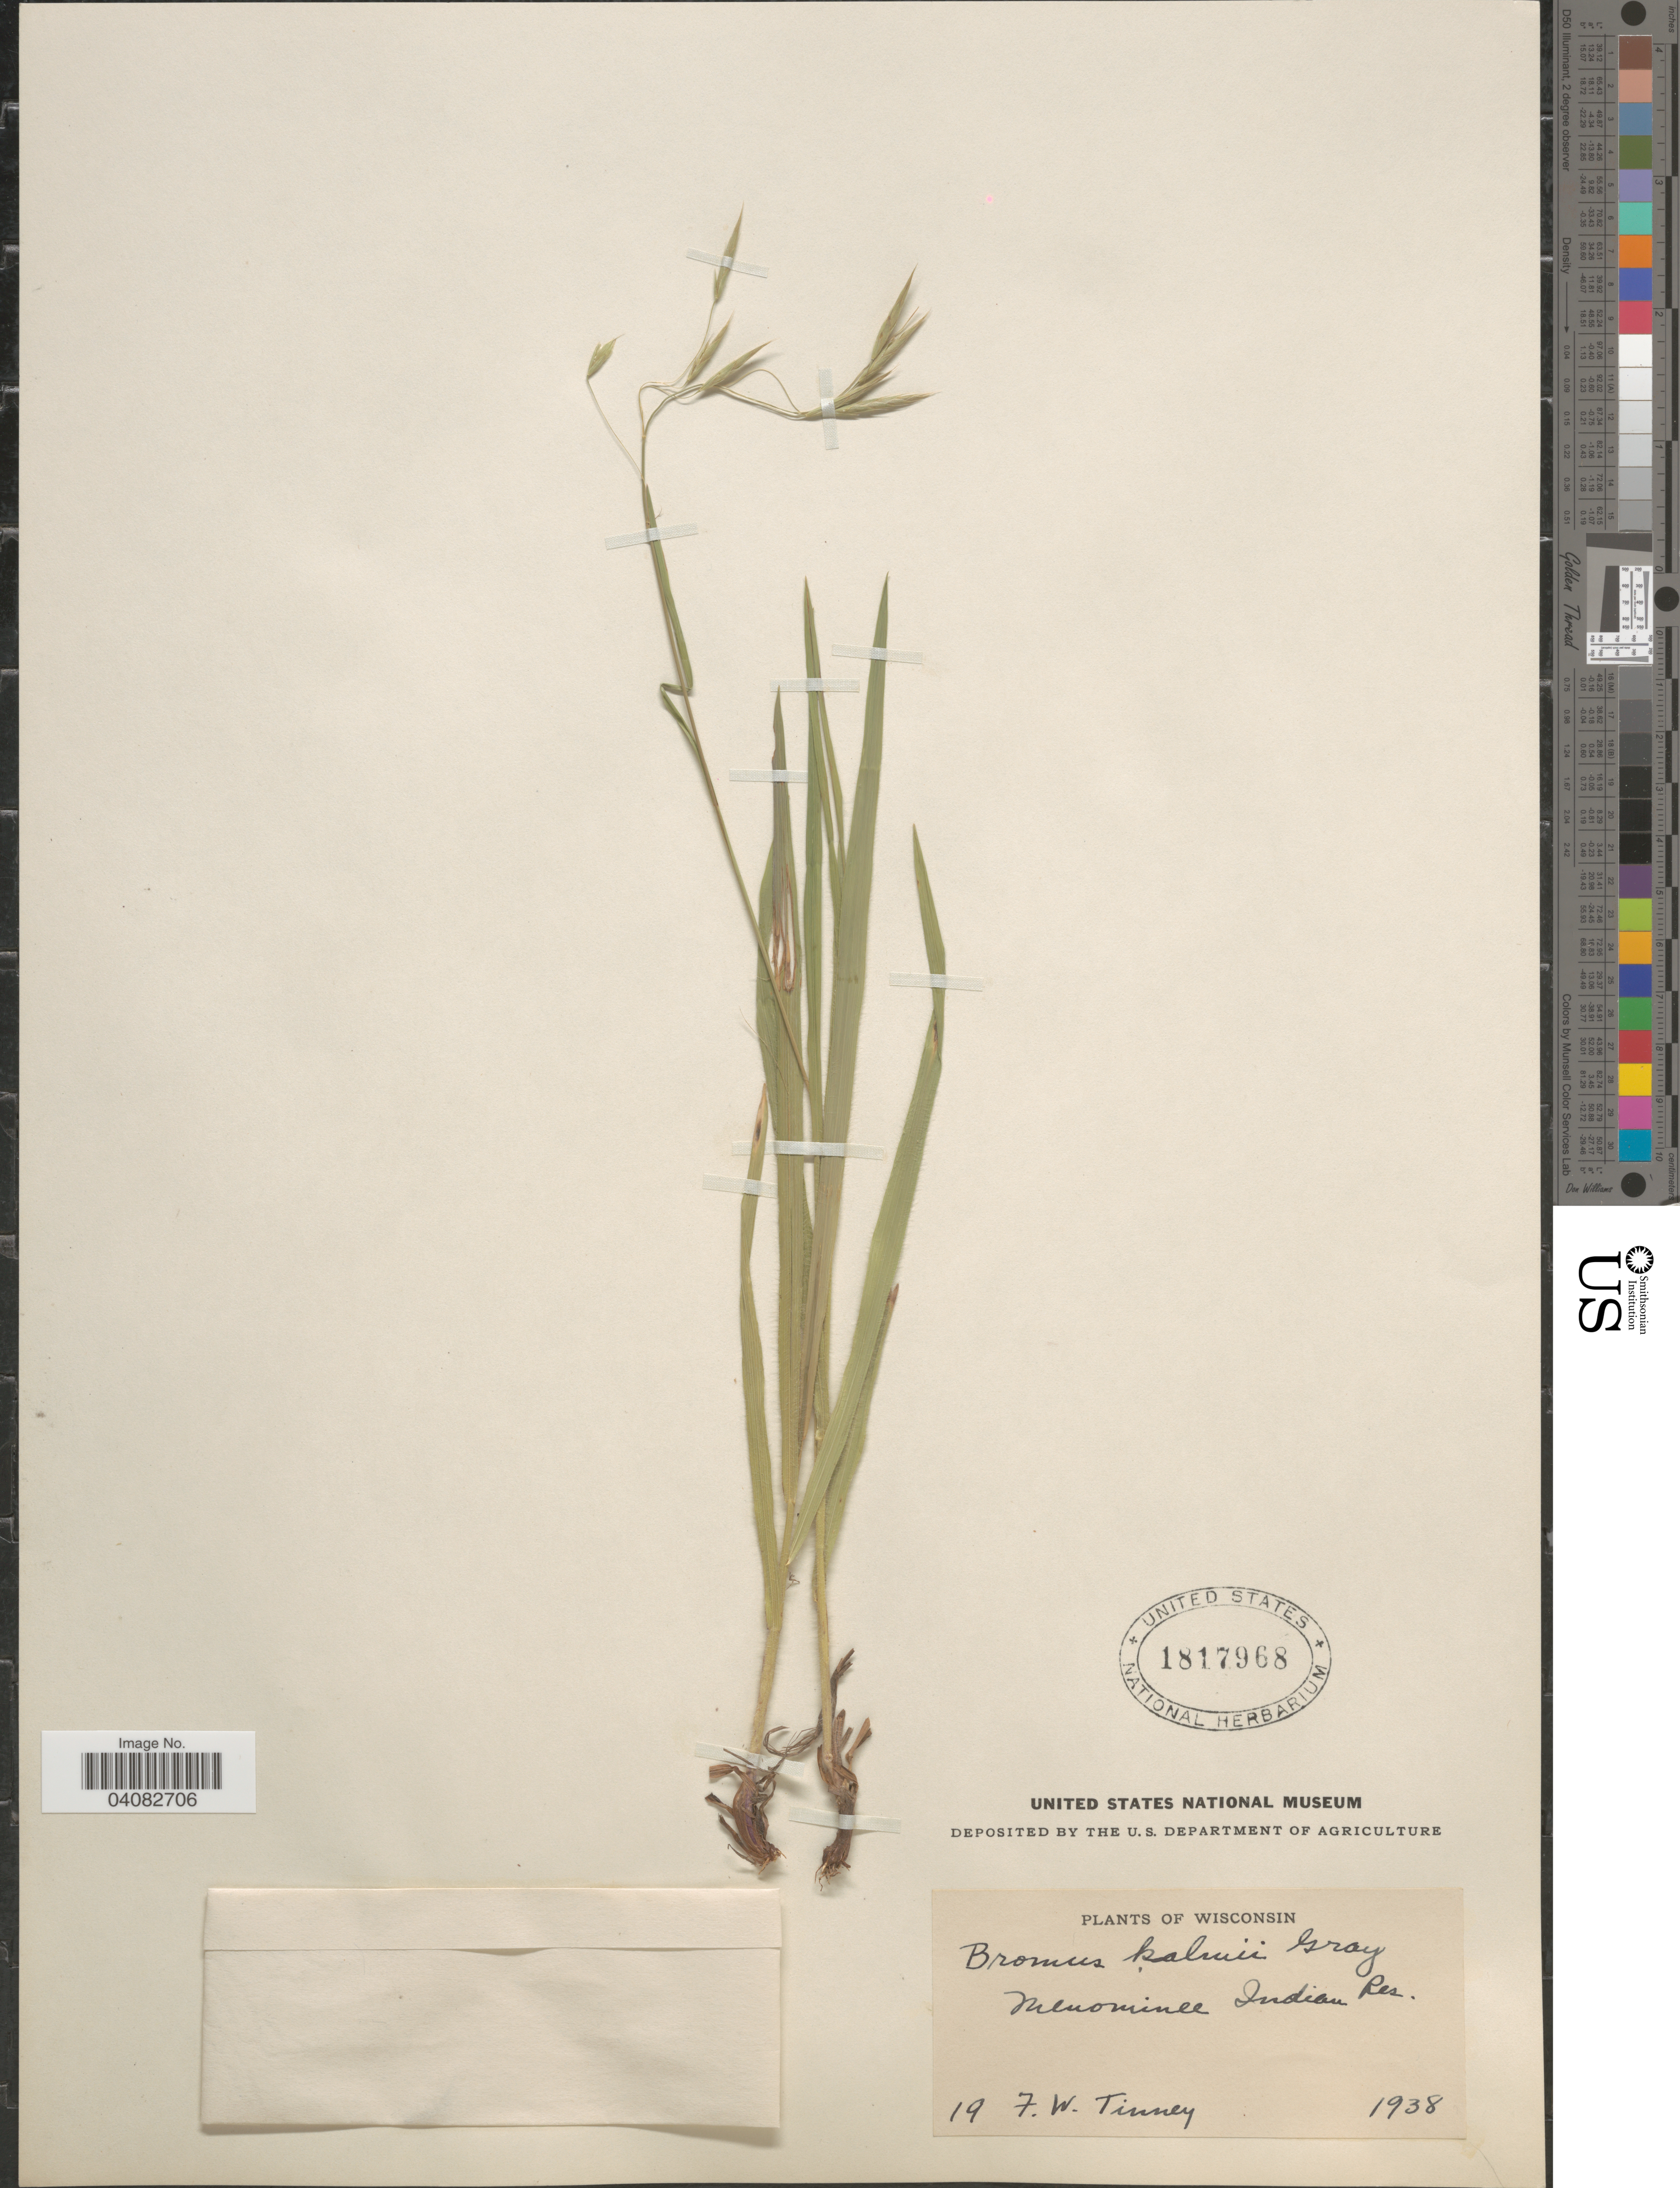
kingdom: Plantae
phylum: Tracheophyta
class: Liliopsida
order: Poales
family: Poaceae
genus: Bromus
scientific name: Bromus kalmii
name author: A. Gray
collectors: F. Tinney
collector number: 19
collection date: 1938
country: United States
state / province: Wisconsin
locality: Menominee Indian Res.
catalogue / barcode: US 1817968